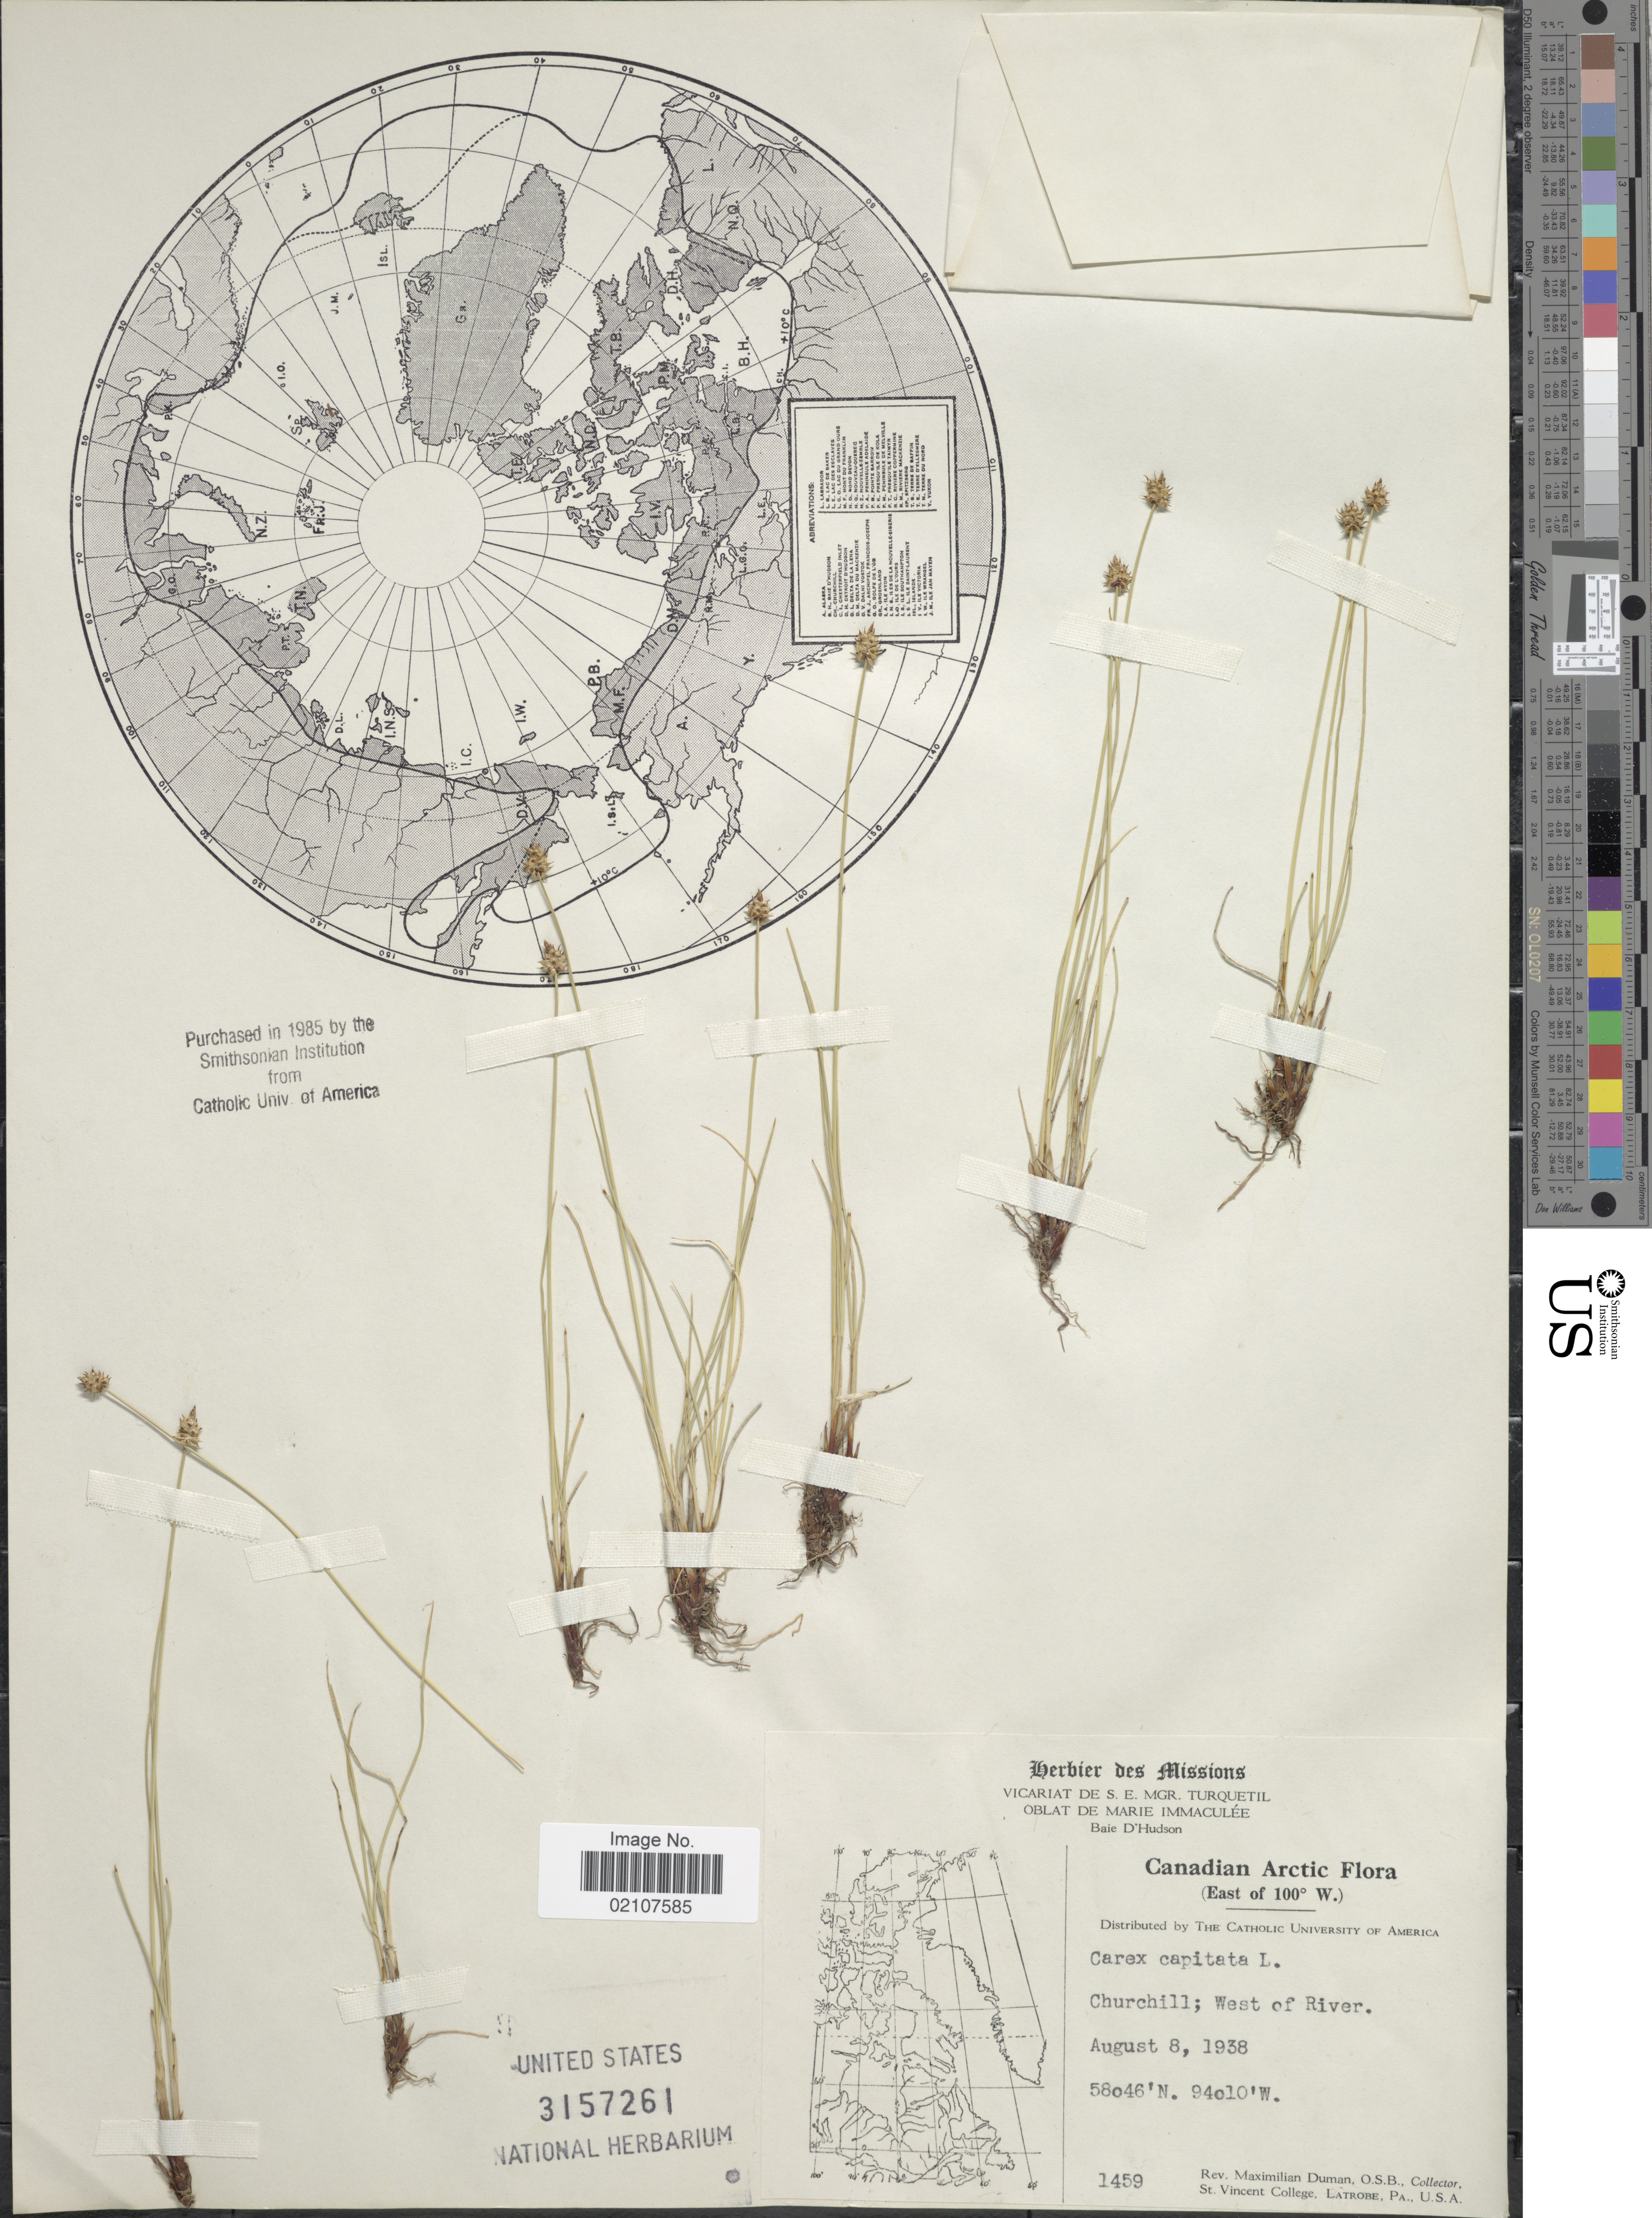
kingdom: Plantae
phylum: Tracheophyta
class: Liliopsida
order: Poales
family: Cyperaceae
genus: Carex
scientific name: Carex capitata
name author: L.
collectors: M. Duman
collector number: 1459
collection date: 1938-08-08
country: Canada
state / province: Manitoba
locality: Canadian Arctic, (East of 100º W) Churchill; West of River.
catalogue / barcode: US 3157261